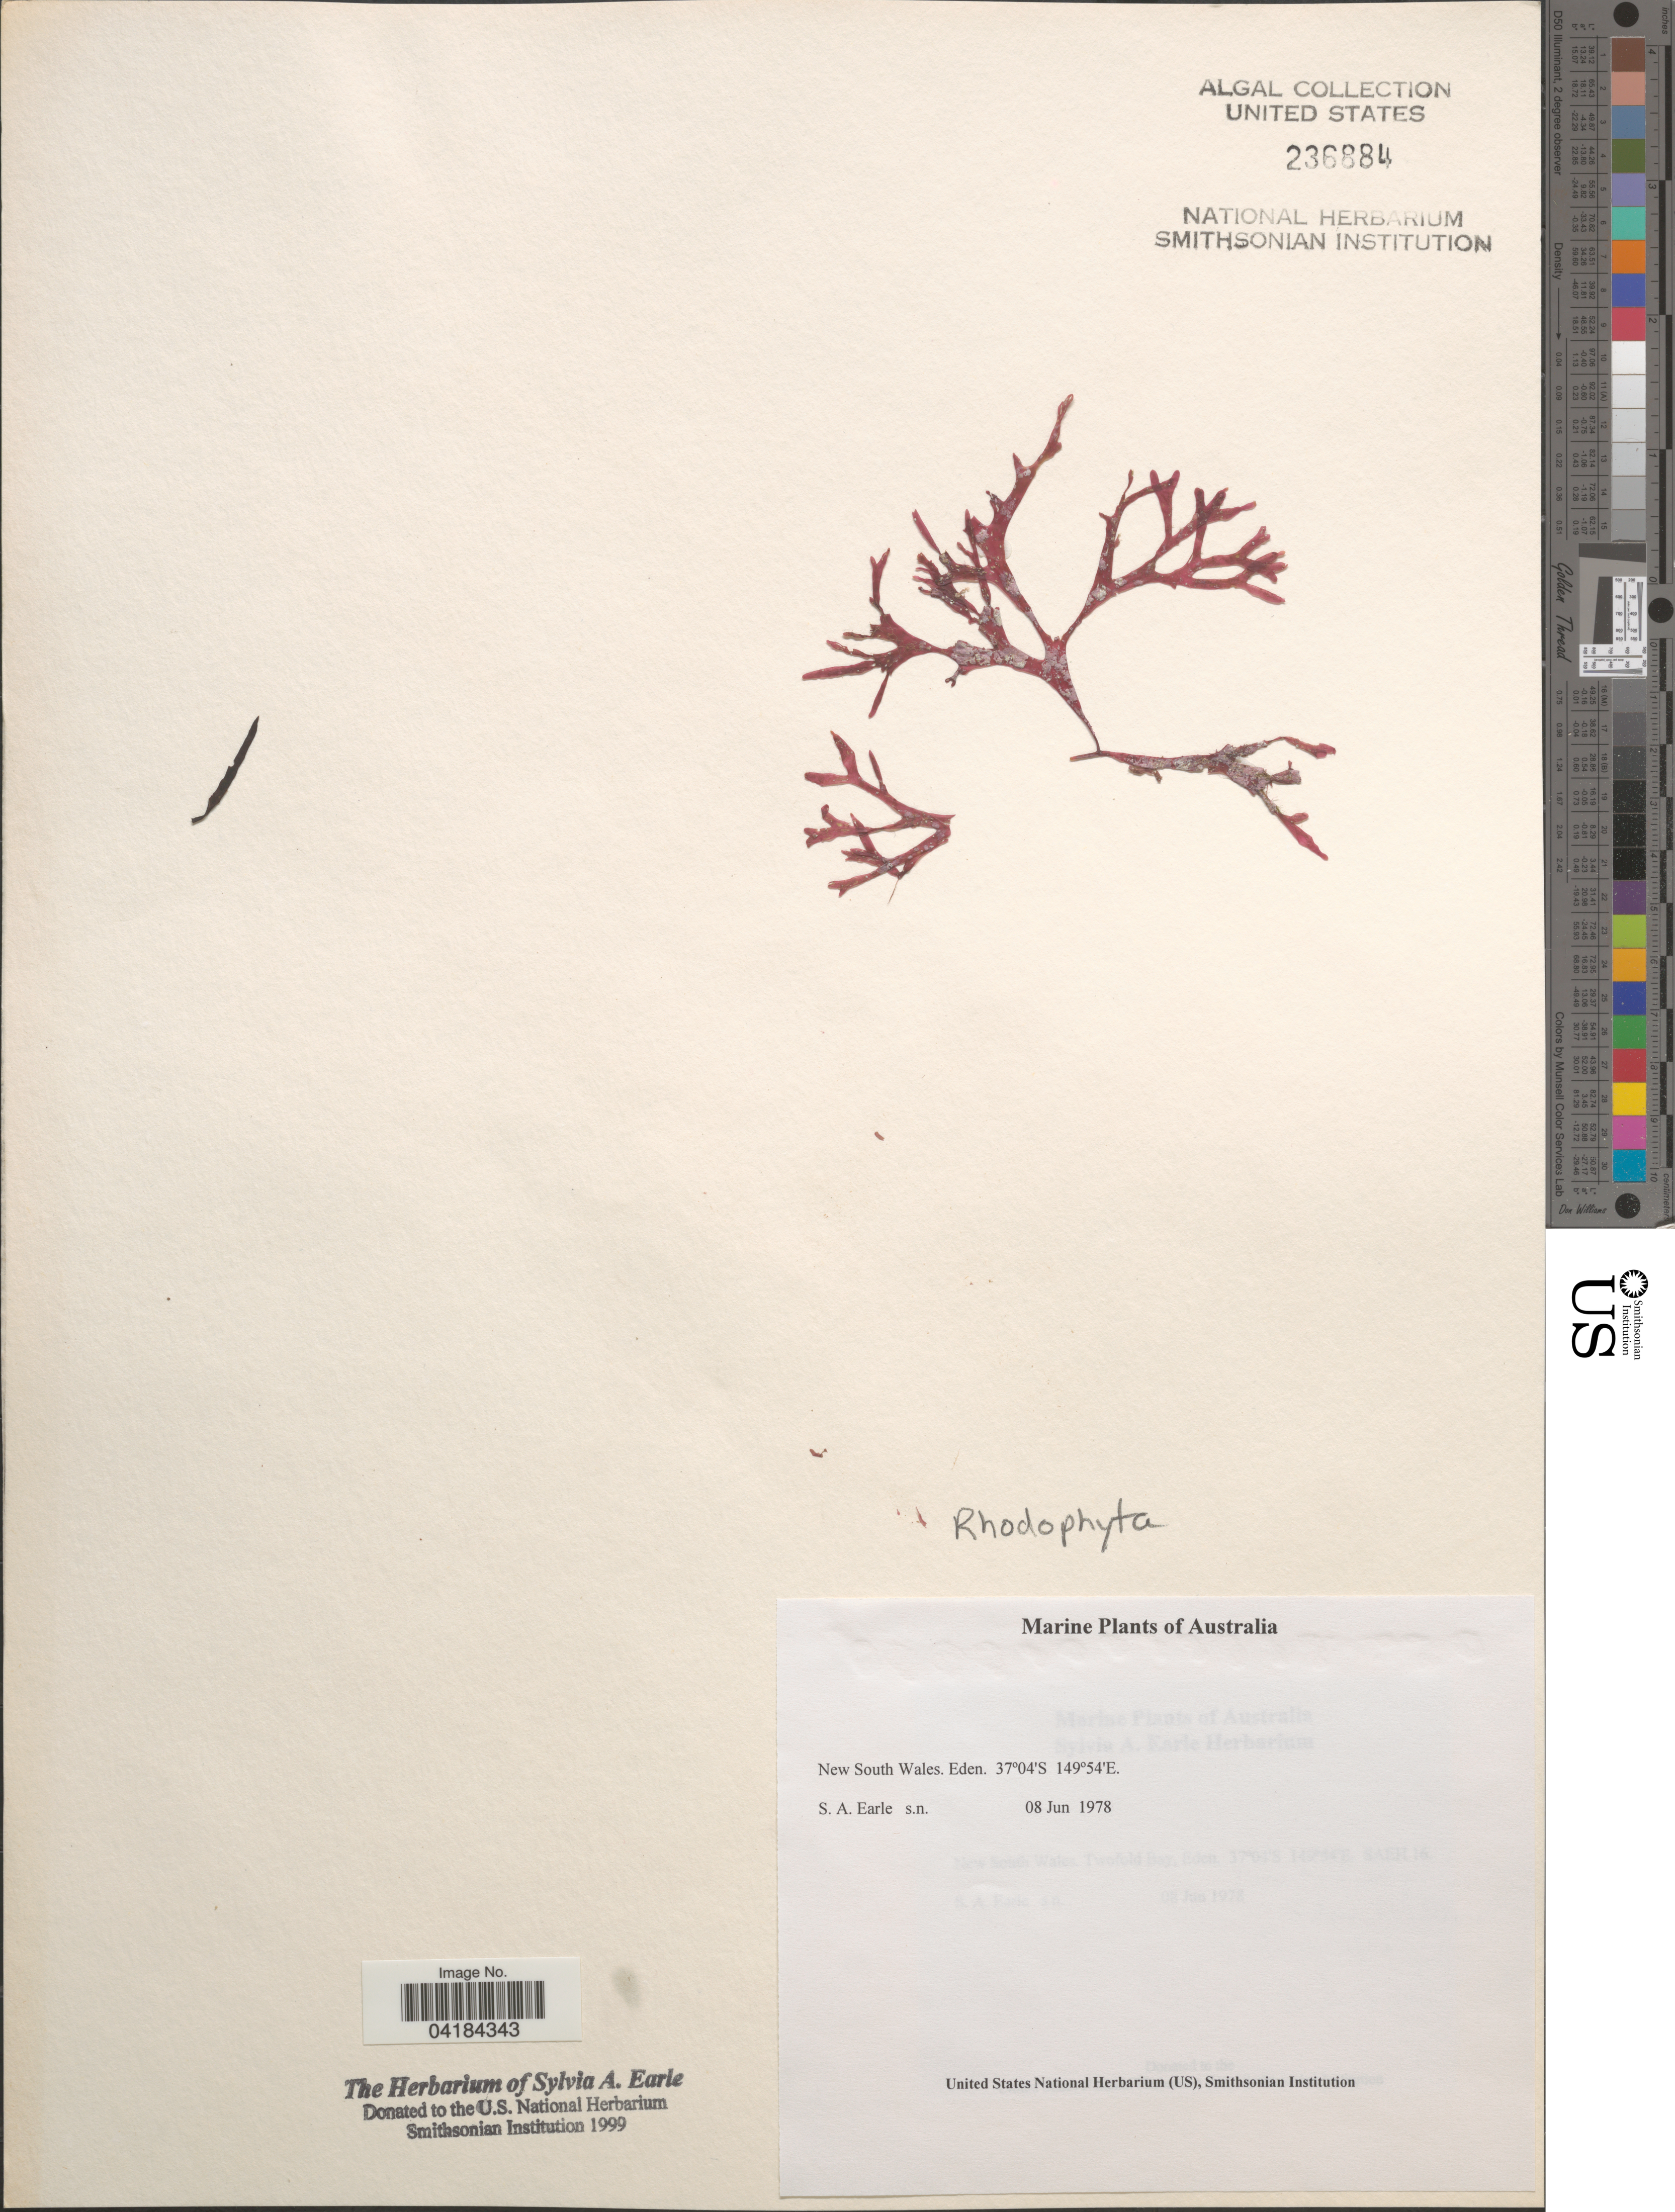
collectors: S. A. Earle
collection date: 1978-06-08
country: Australia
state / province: New South Wales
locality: Eden.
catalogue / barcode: US 236884